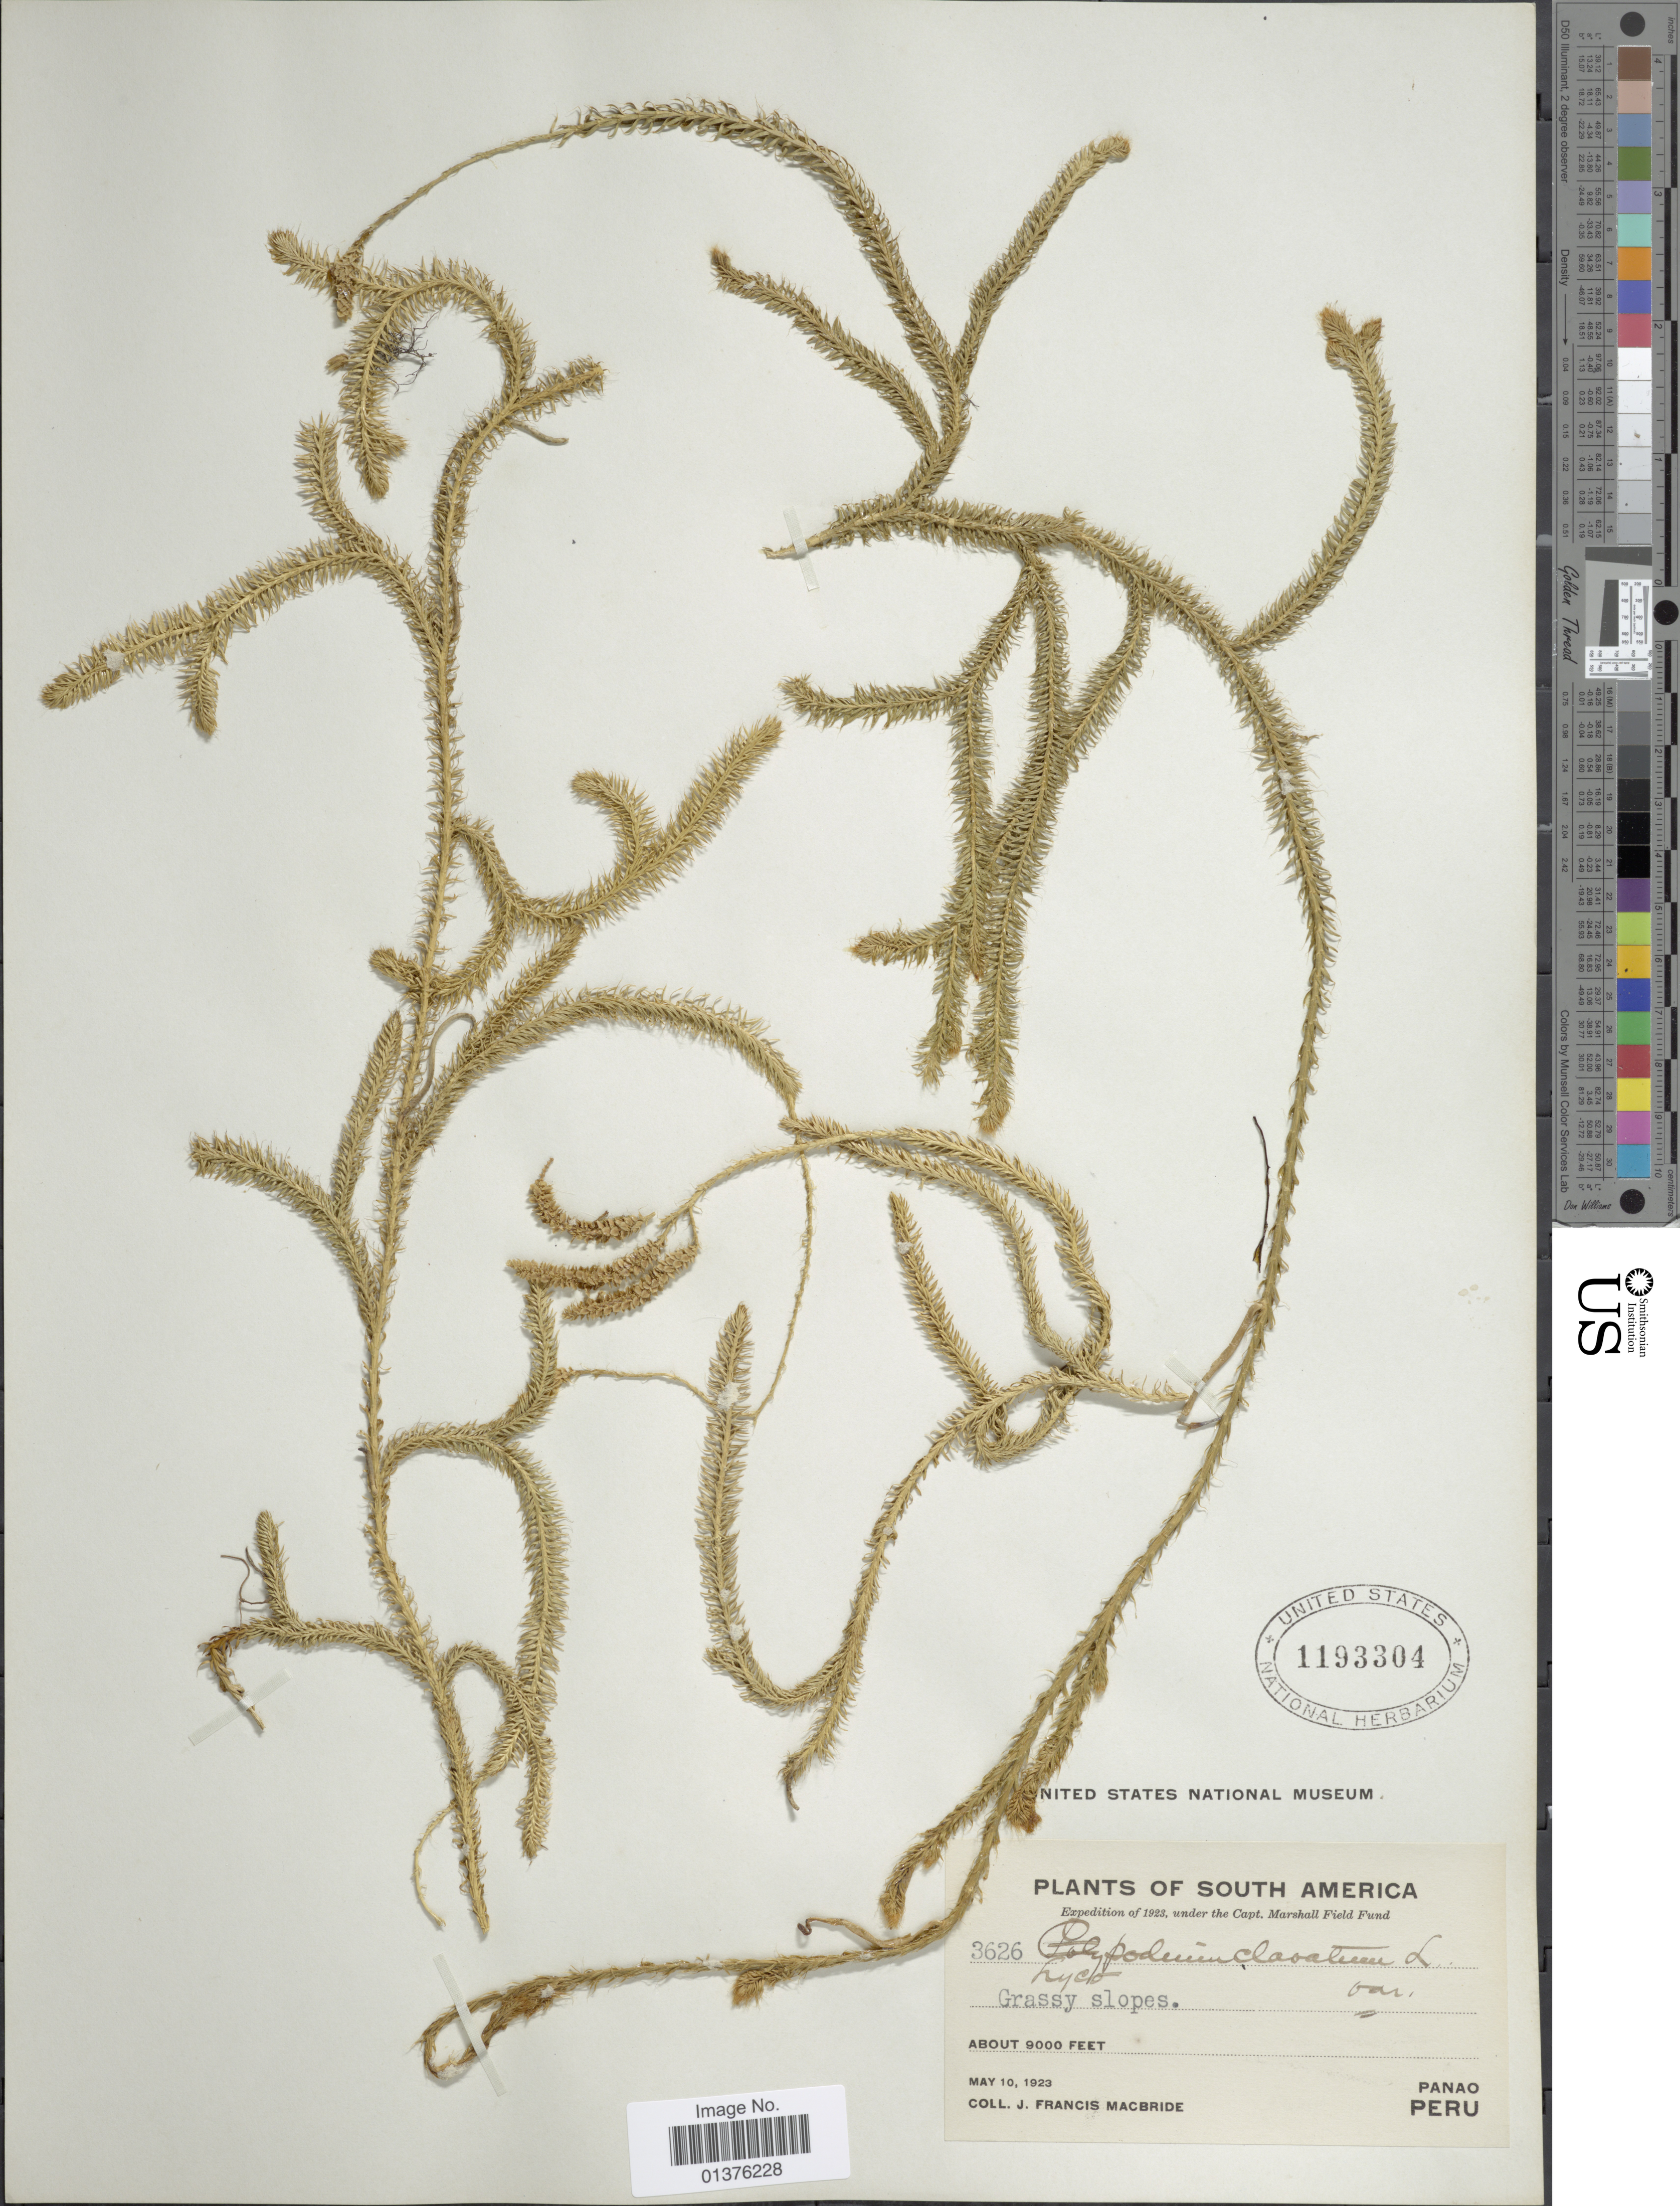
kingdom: Plantae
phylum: Tracheophyta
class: Lycopodiopsida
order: Lycopodiales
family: Lycopodiaceae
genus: Lycopodium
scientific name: Lycopodium clavatum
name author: L.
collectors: J. F. Macbride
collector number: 3626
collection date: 1923-05-10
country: Peru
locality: Panao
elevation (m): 2743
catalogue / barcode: US 1193304